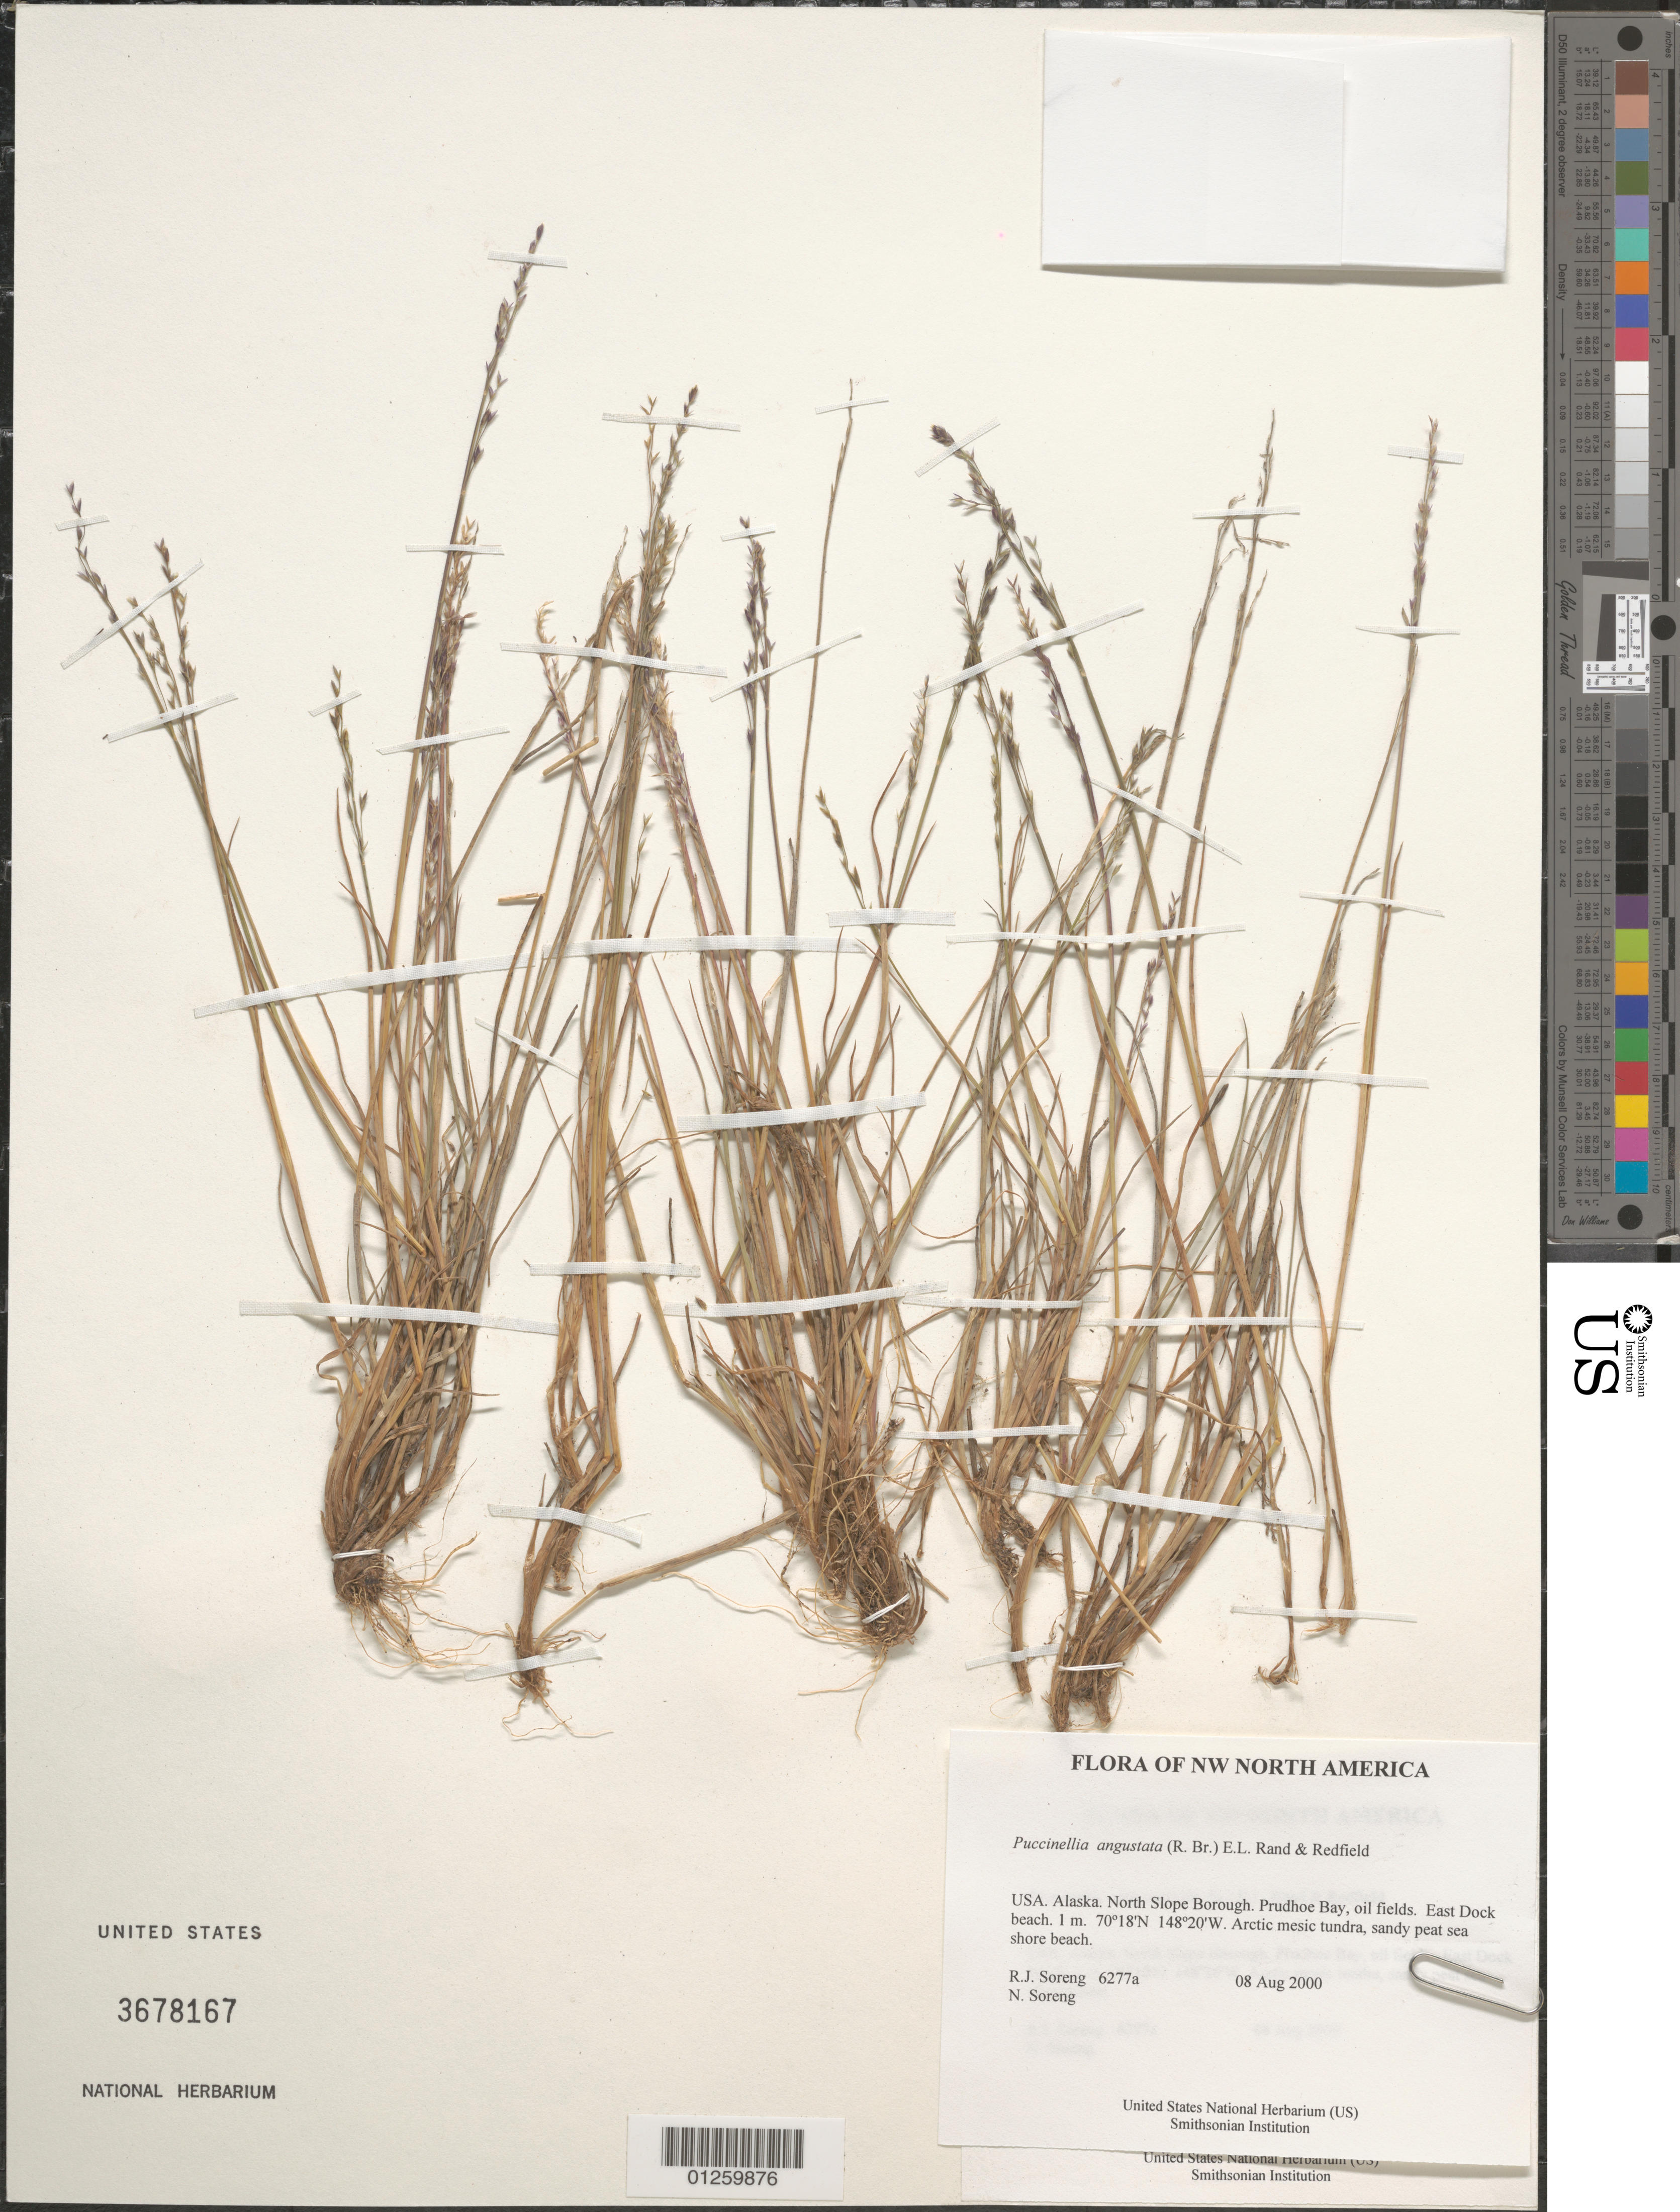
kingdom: Plantae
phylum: Tracheophyta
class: Liliopsida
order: Poales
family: Poaceae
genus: Puccinellia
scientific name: Puccinellia angustata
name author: (R. Br.) Nash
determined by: Soreng, Robert J., Research Associate (BOT), Smithsonian Institution - National Museum of Natural History (UNITED STATES)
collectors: R. J. Soreng & N. L. Soreng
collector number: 6277-a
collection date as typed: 08 Aug 2000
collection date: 2000-08-08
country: United States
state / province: Alaska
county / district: North Slope Borough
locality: Prudhoe Bay, oil fields. East Dock beach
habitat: Arctic mesic tundra, sandy peat sea shore beach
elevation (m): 1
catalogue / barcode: US 3678167